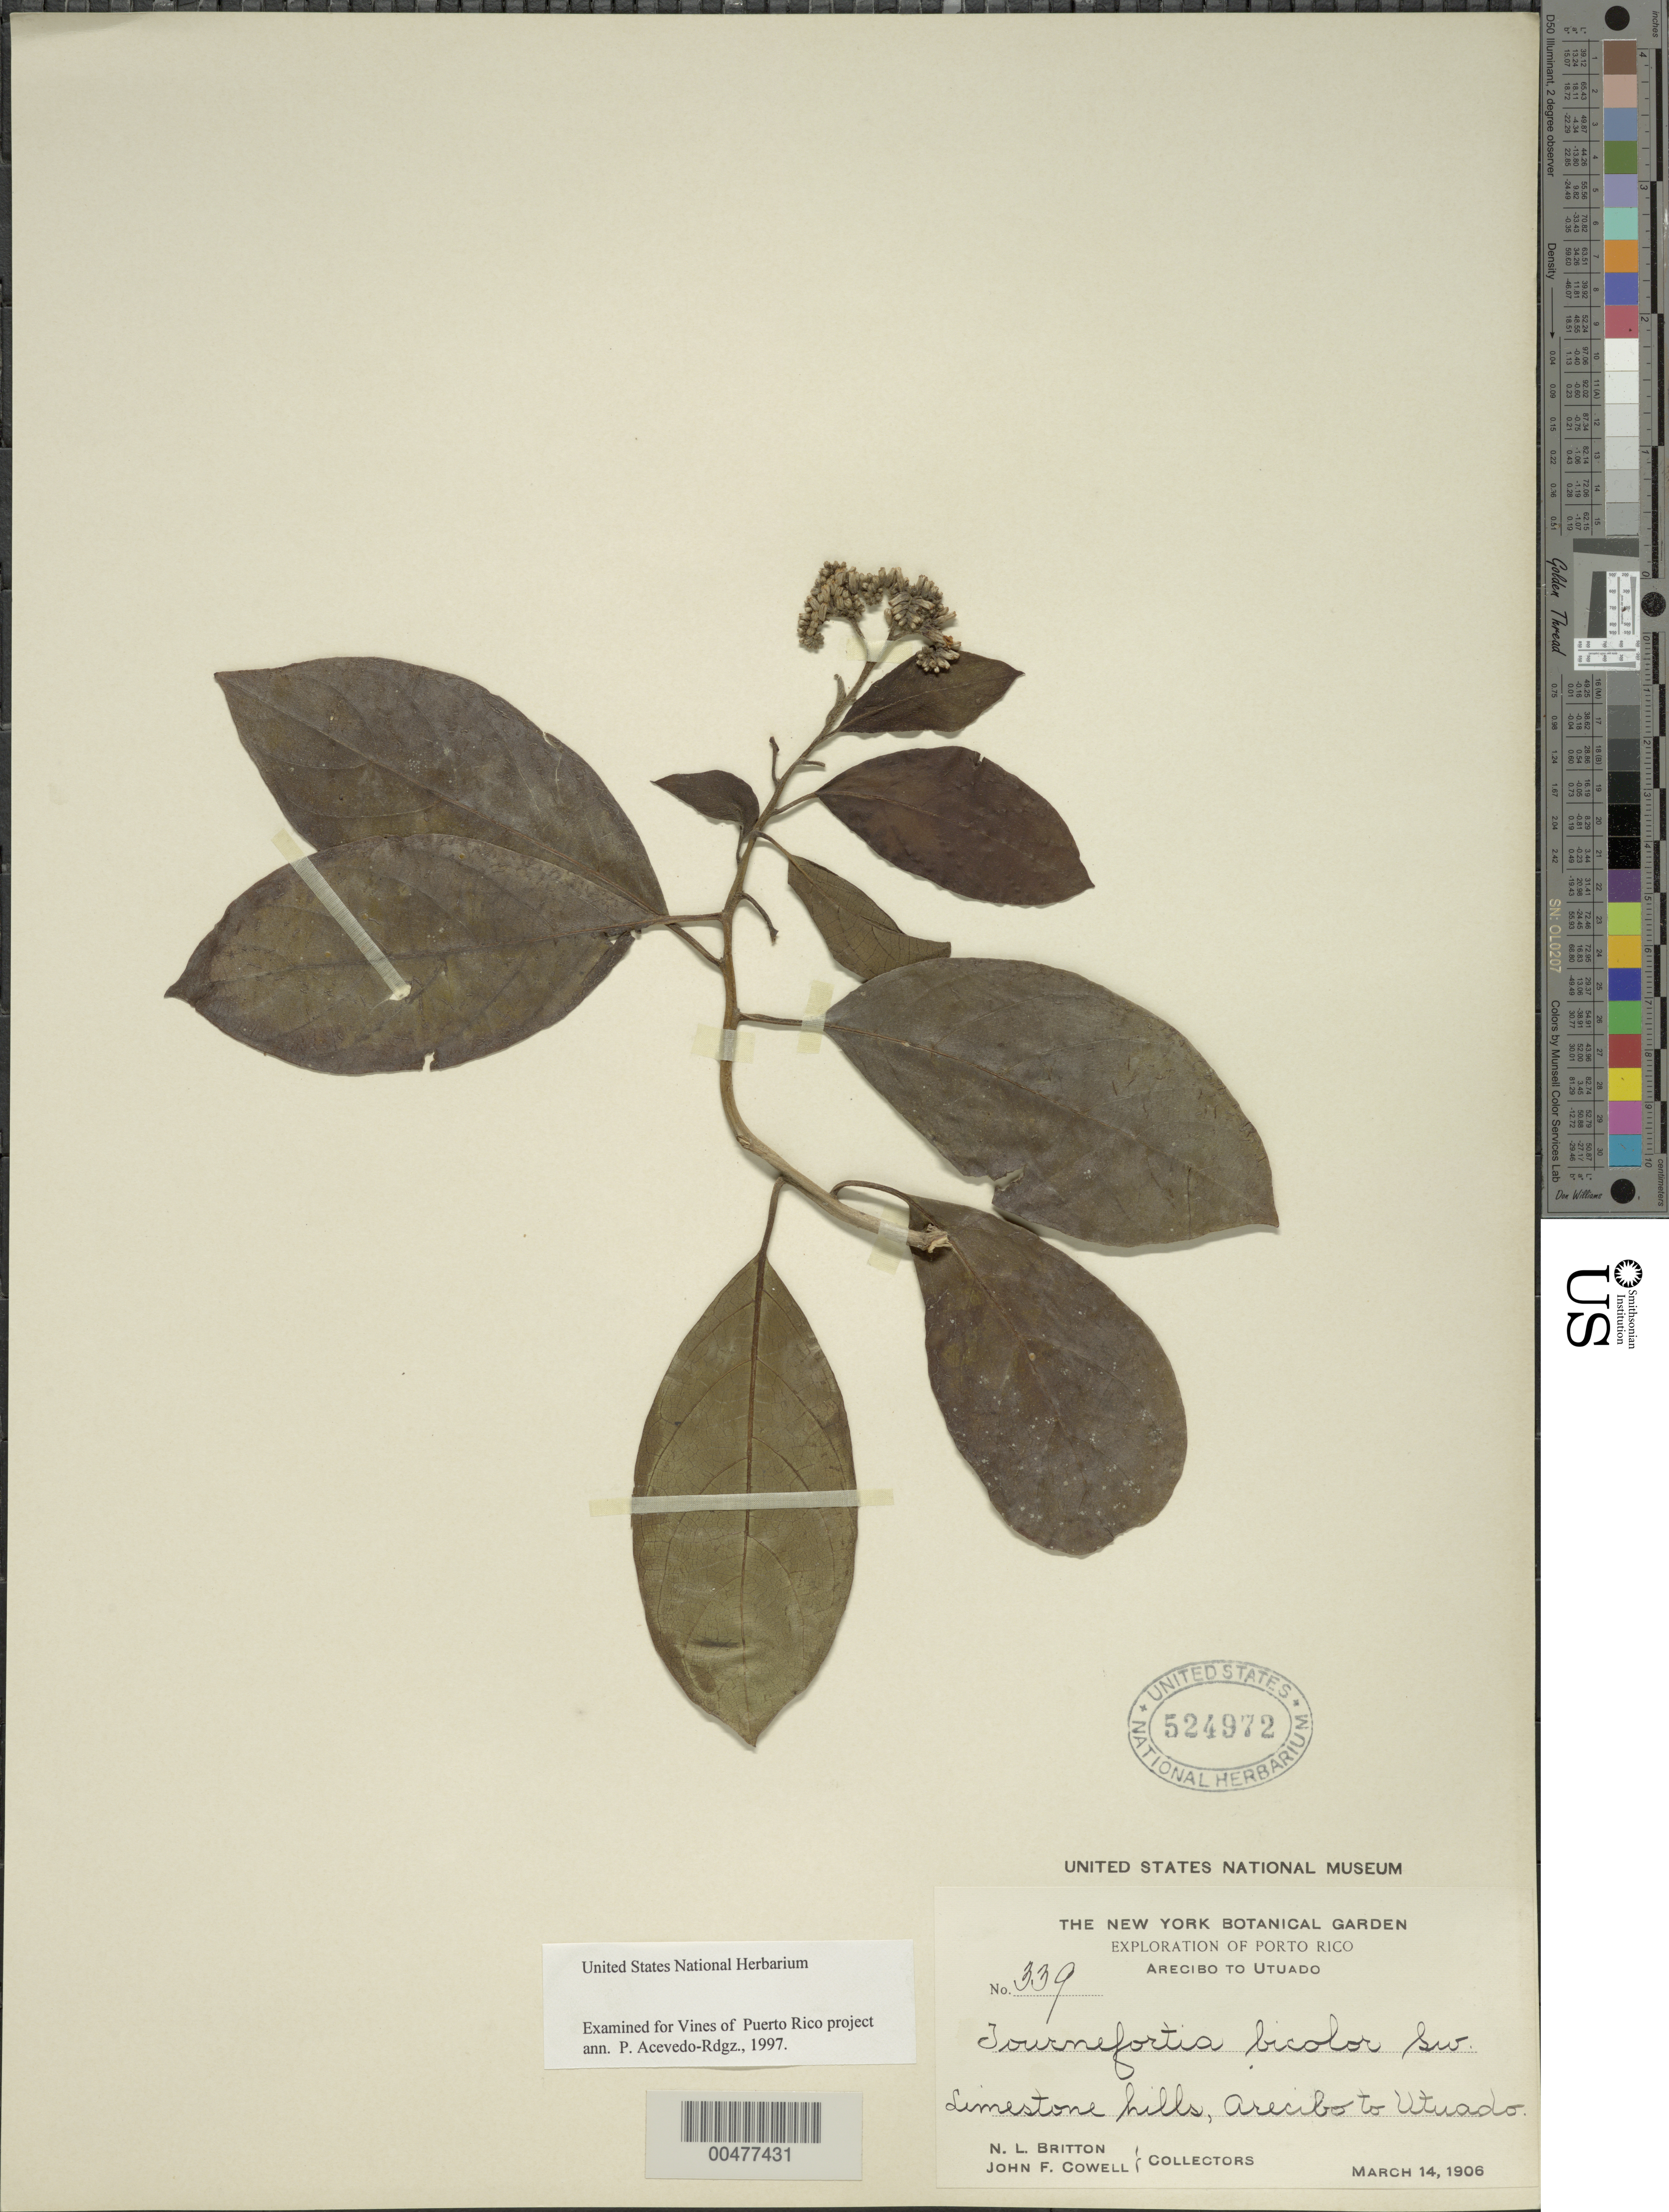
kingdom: Plantae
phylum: Tracheophyta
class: Magnoliopsida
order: Boraginales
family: Heliotropiaceae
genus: Tournefortia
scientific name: Tournefortia bicolor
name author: Sw.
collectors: N. Britton & J. F. Cowell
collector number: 339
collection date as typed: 14 Mar 1906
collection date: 1906-03-14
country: Puerto Rico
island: Greater Antilles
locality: Arecibo to Utuado. Limestone Hill.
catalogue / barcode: US 524972